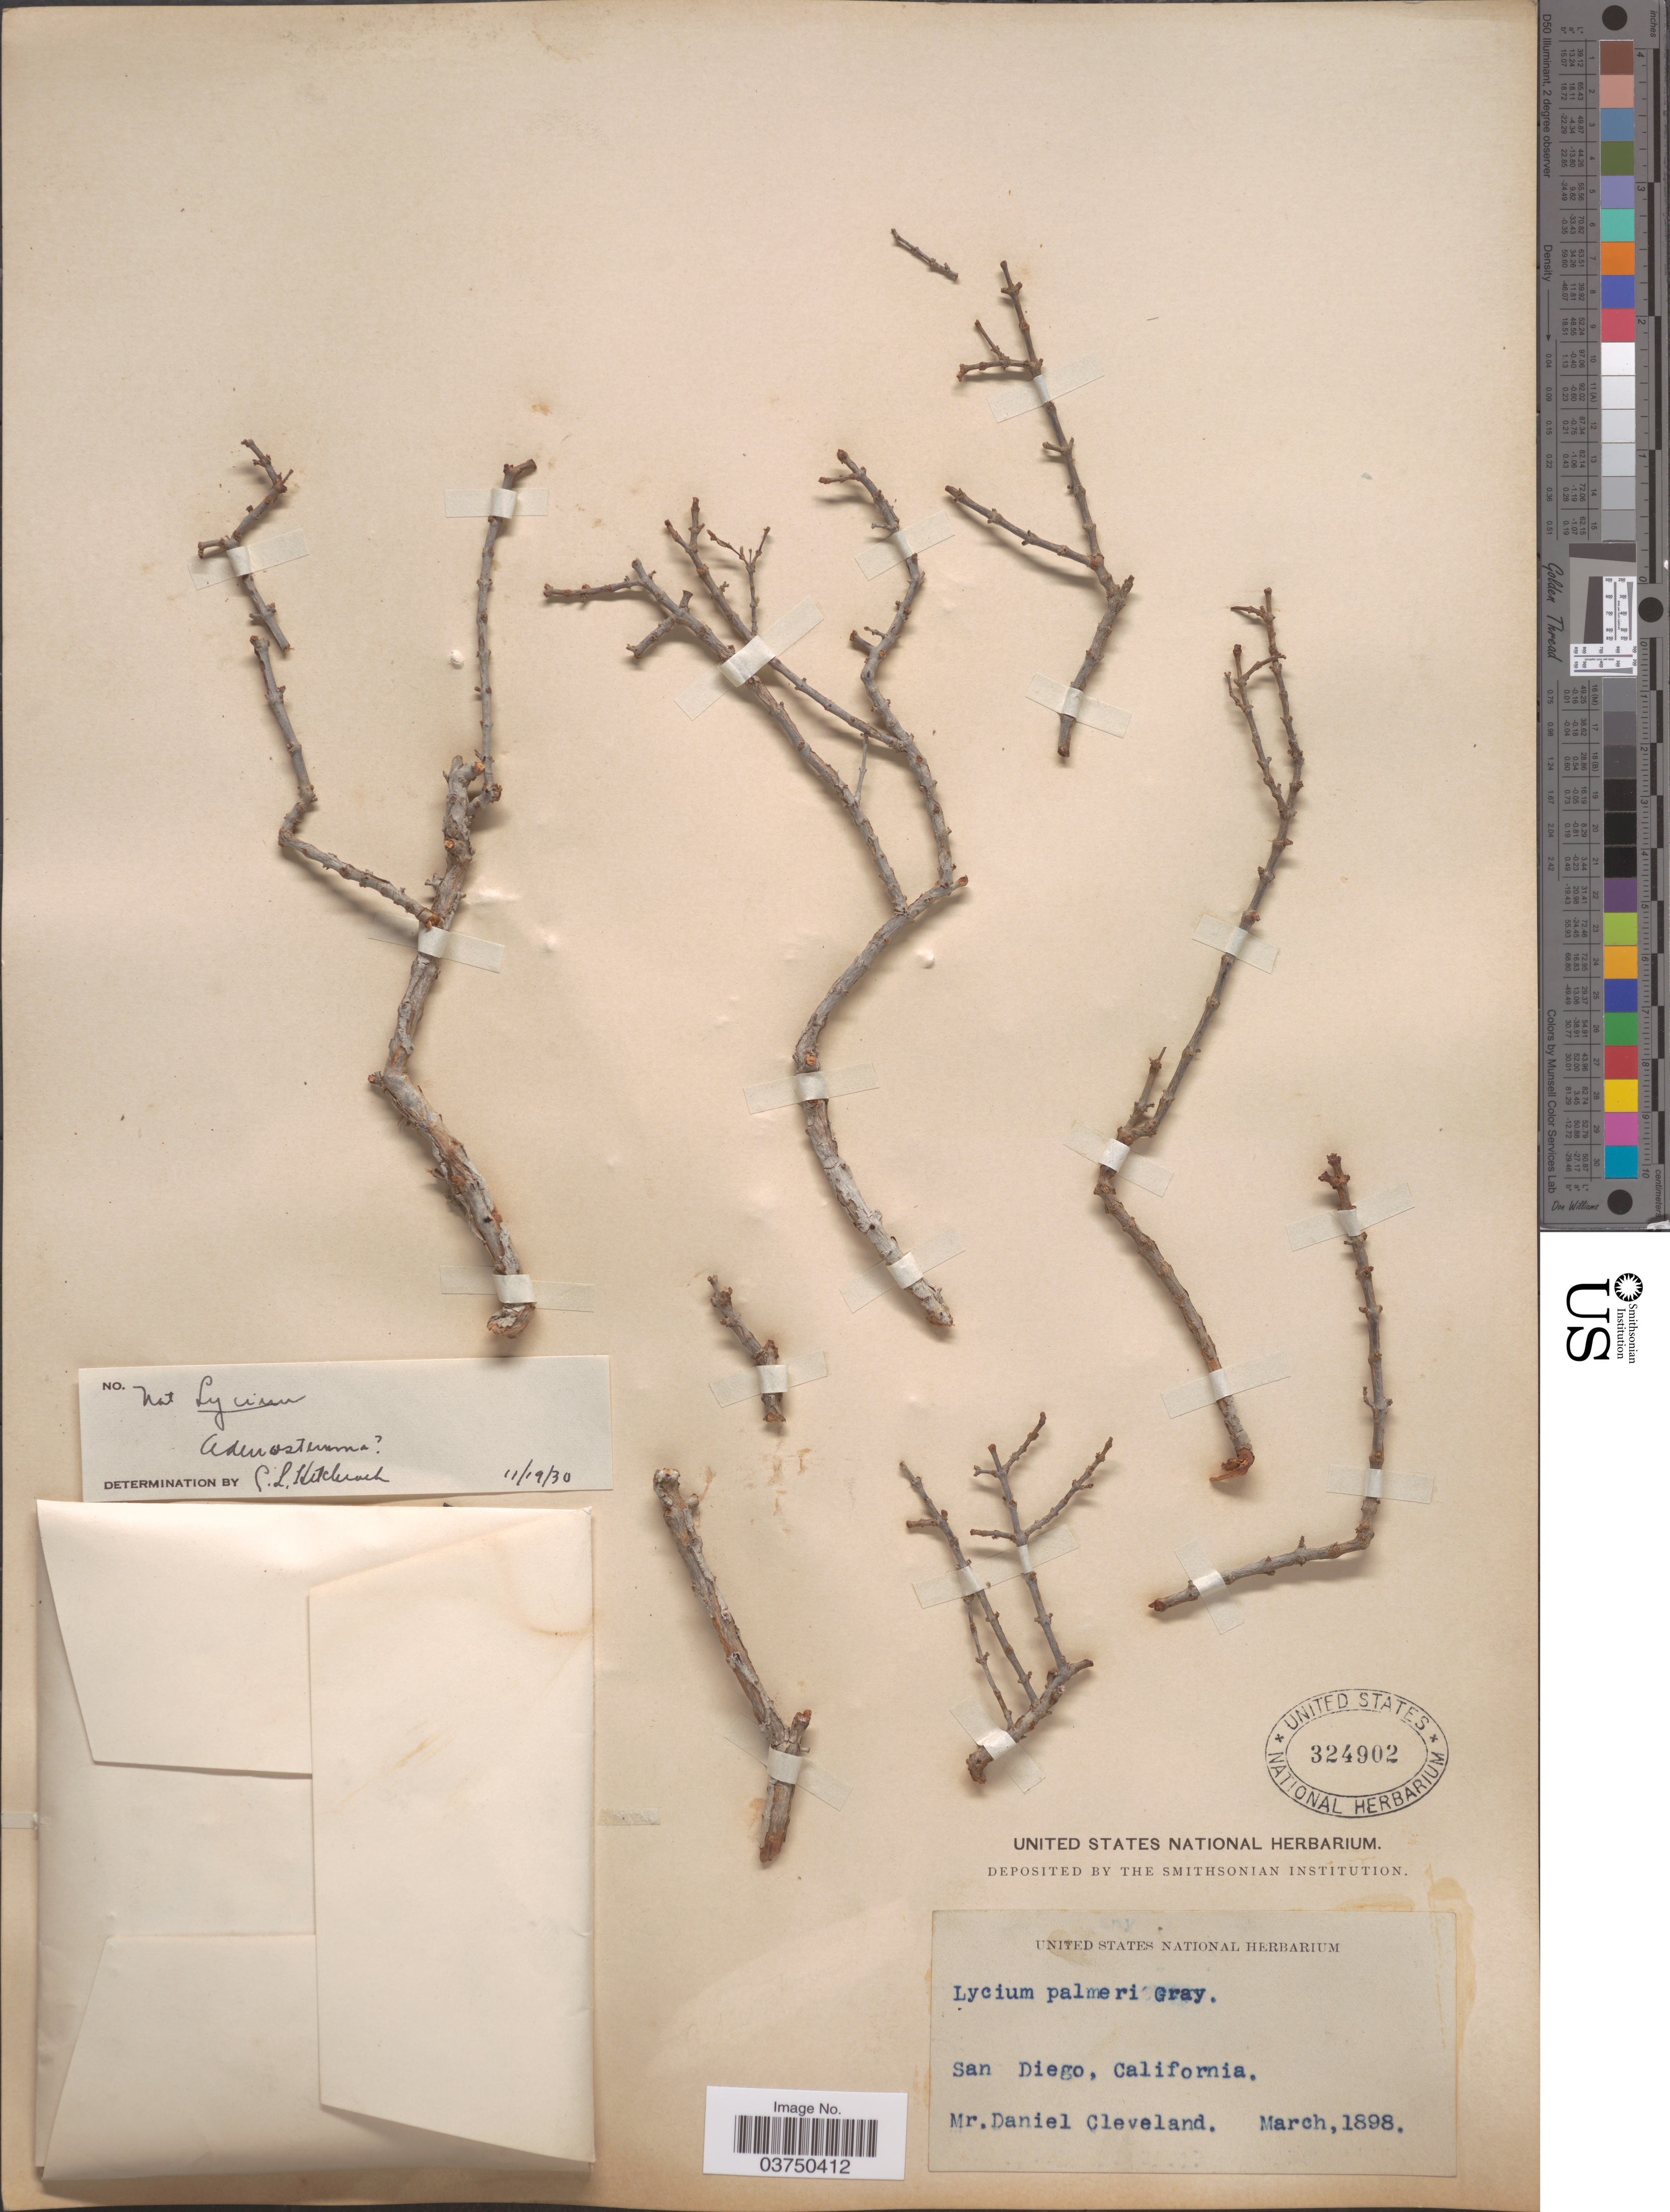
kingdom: Plantae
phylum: Tracheophyta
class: Magnoliopsida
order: Rosales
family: Rosaceae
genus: Adenostoma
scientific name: Adenostoma fasciculatum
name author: Hook. & Arn.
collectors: D. Cleveland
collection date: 1898-03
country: United States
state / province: California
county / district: San Diego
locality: San Diego.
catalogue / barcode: US 324902